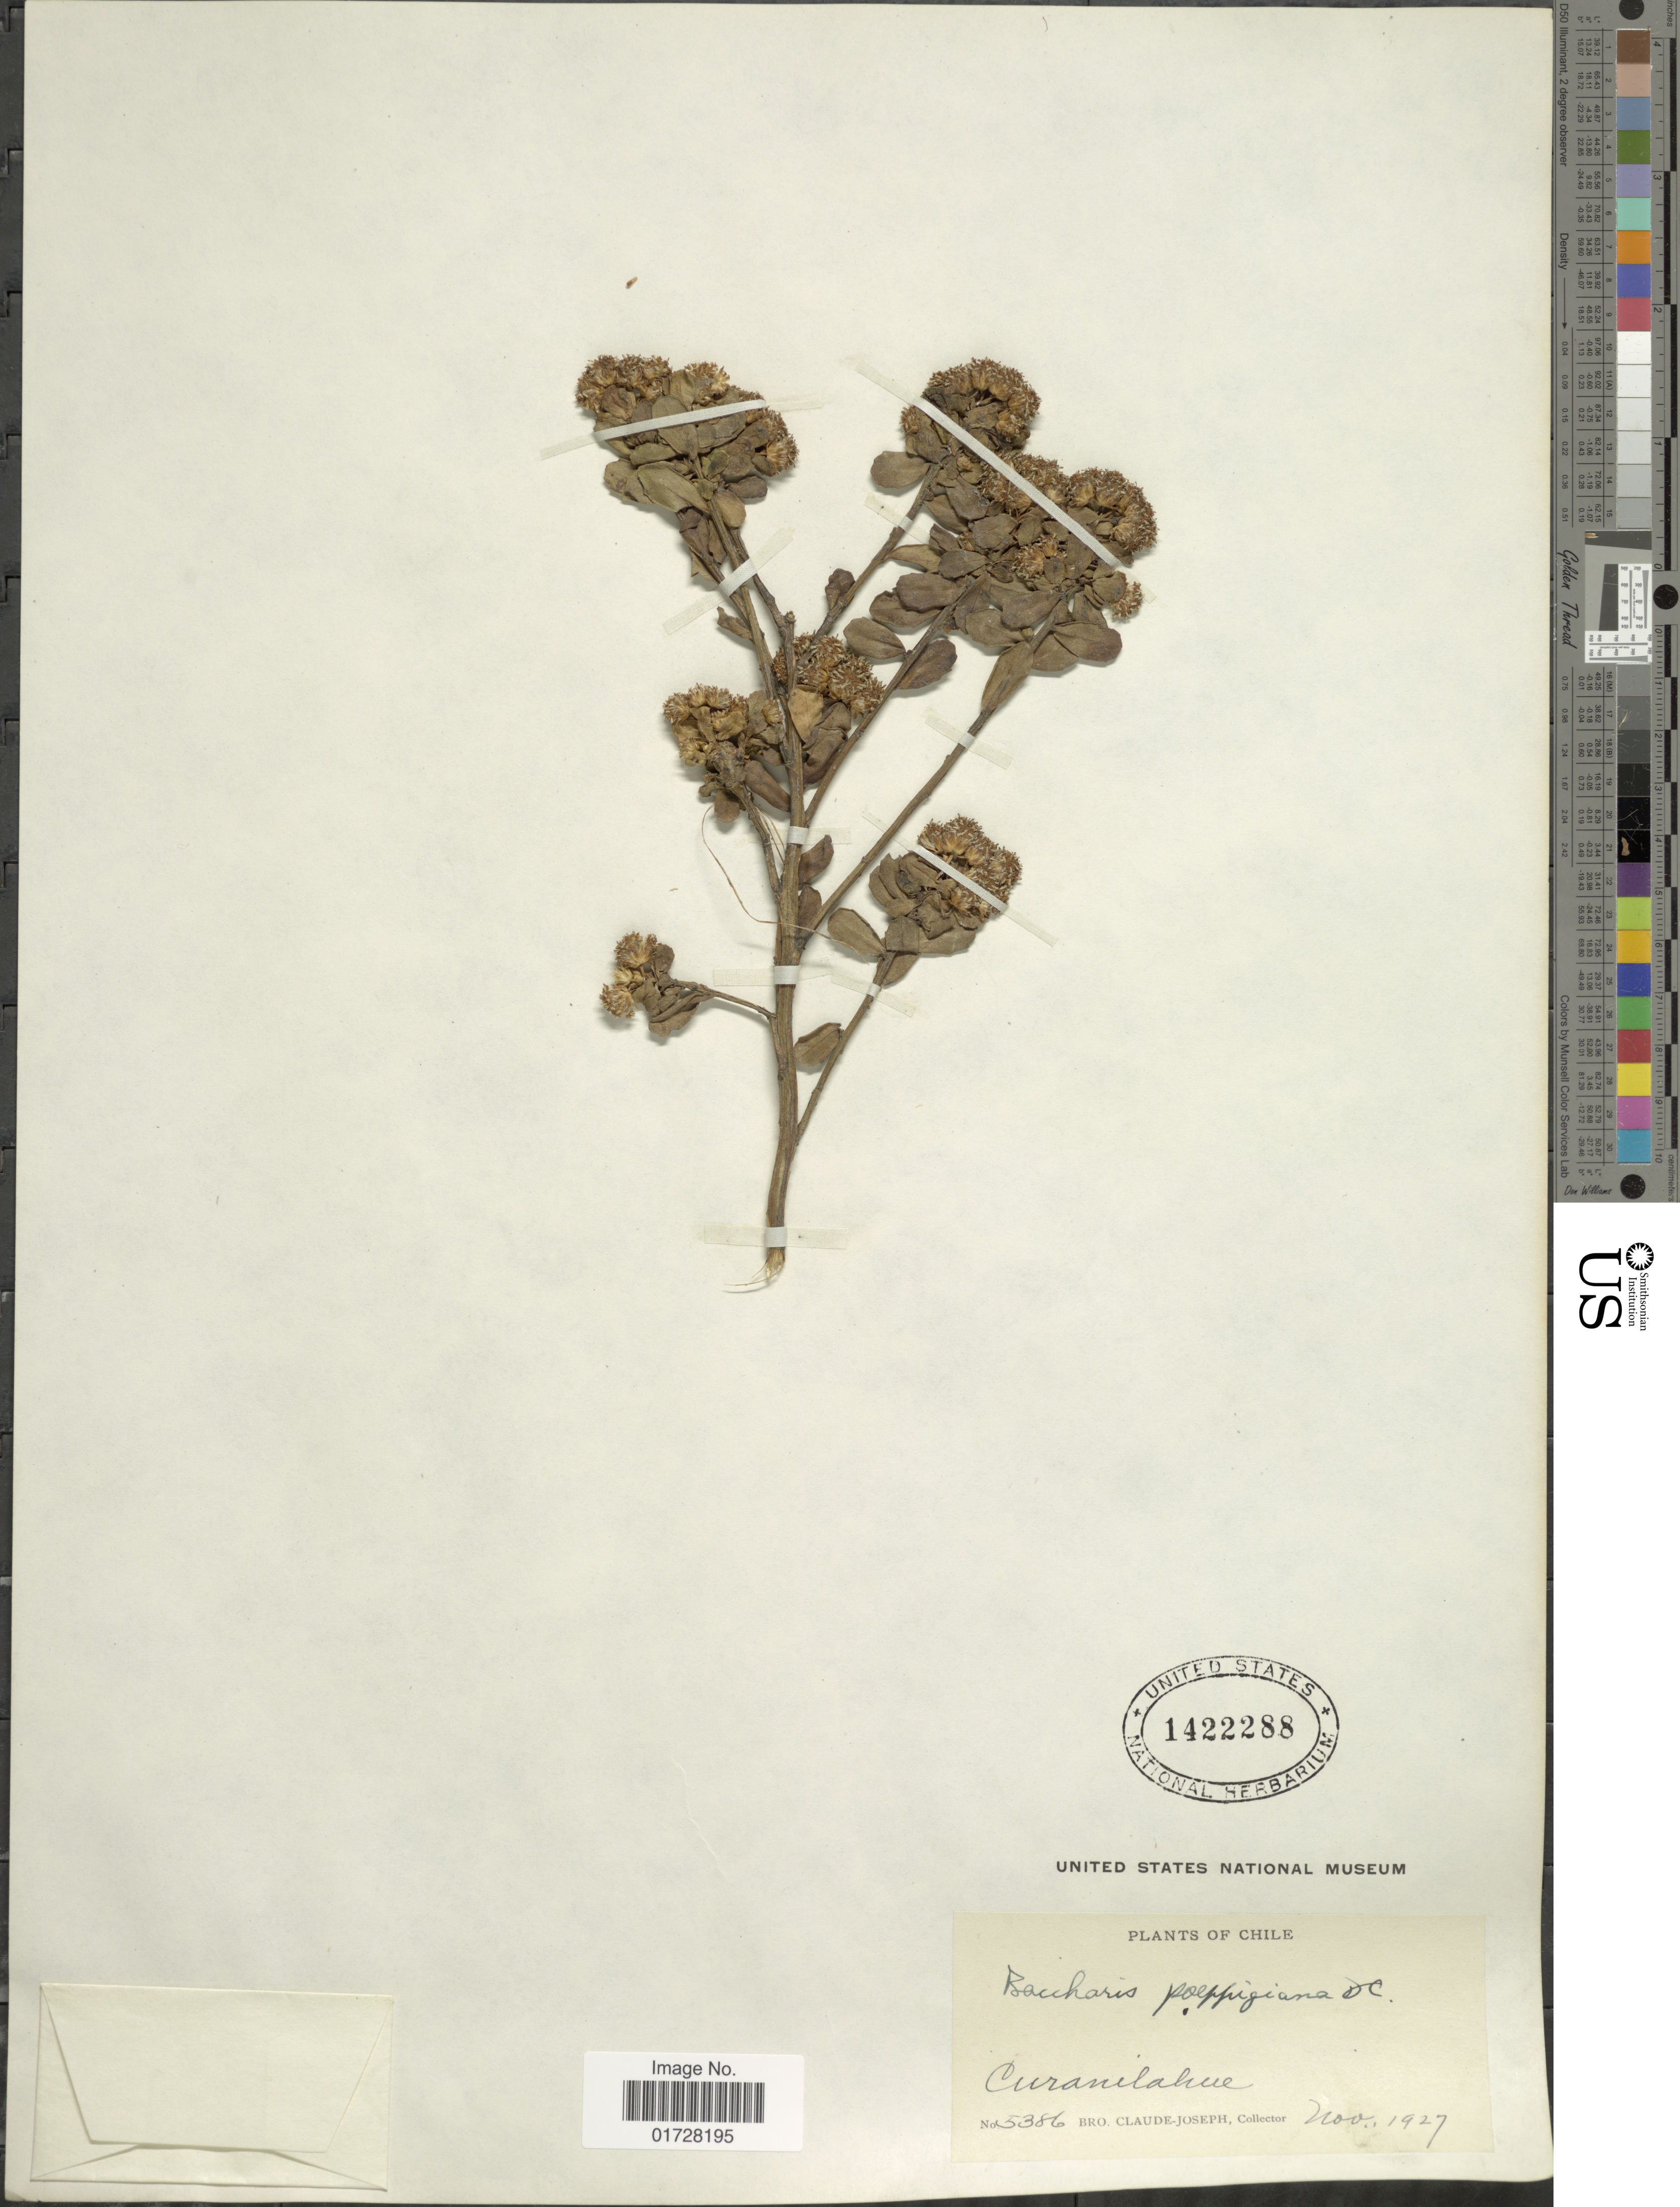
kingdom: Plantae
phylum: Tracheophyta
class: Magnoliopsida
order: Asterales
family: Asteraceae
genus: Baccharis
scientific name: Baccharis poeppigiana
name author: DC.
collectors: Bro. Claude-Joseph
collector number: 5386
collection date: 1927-11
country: Chile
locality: Curanilahue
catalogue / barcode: US 1422288